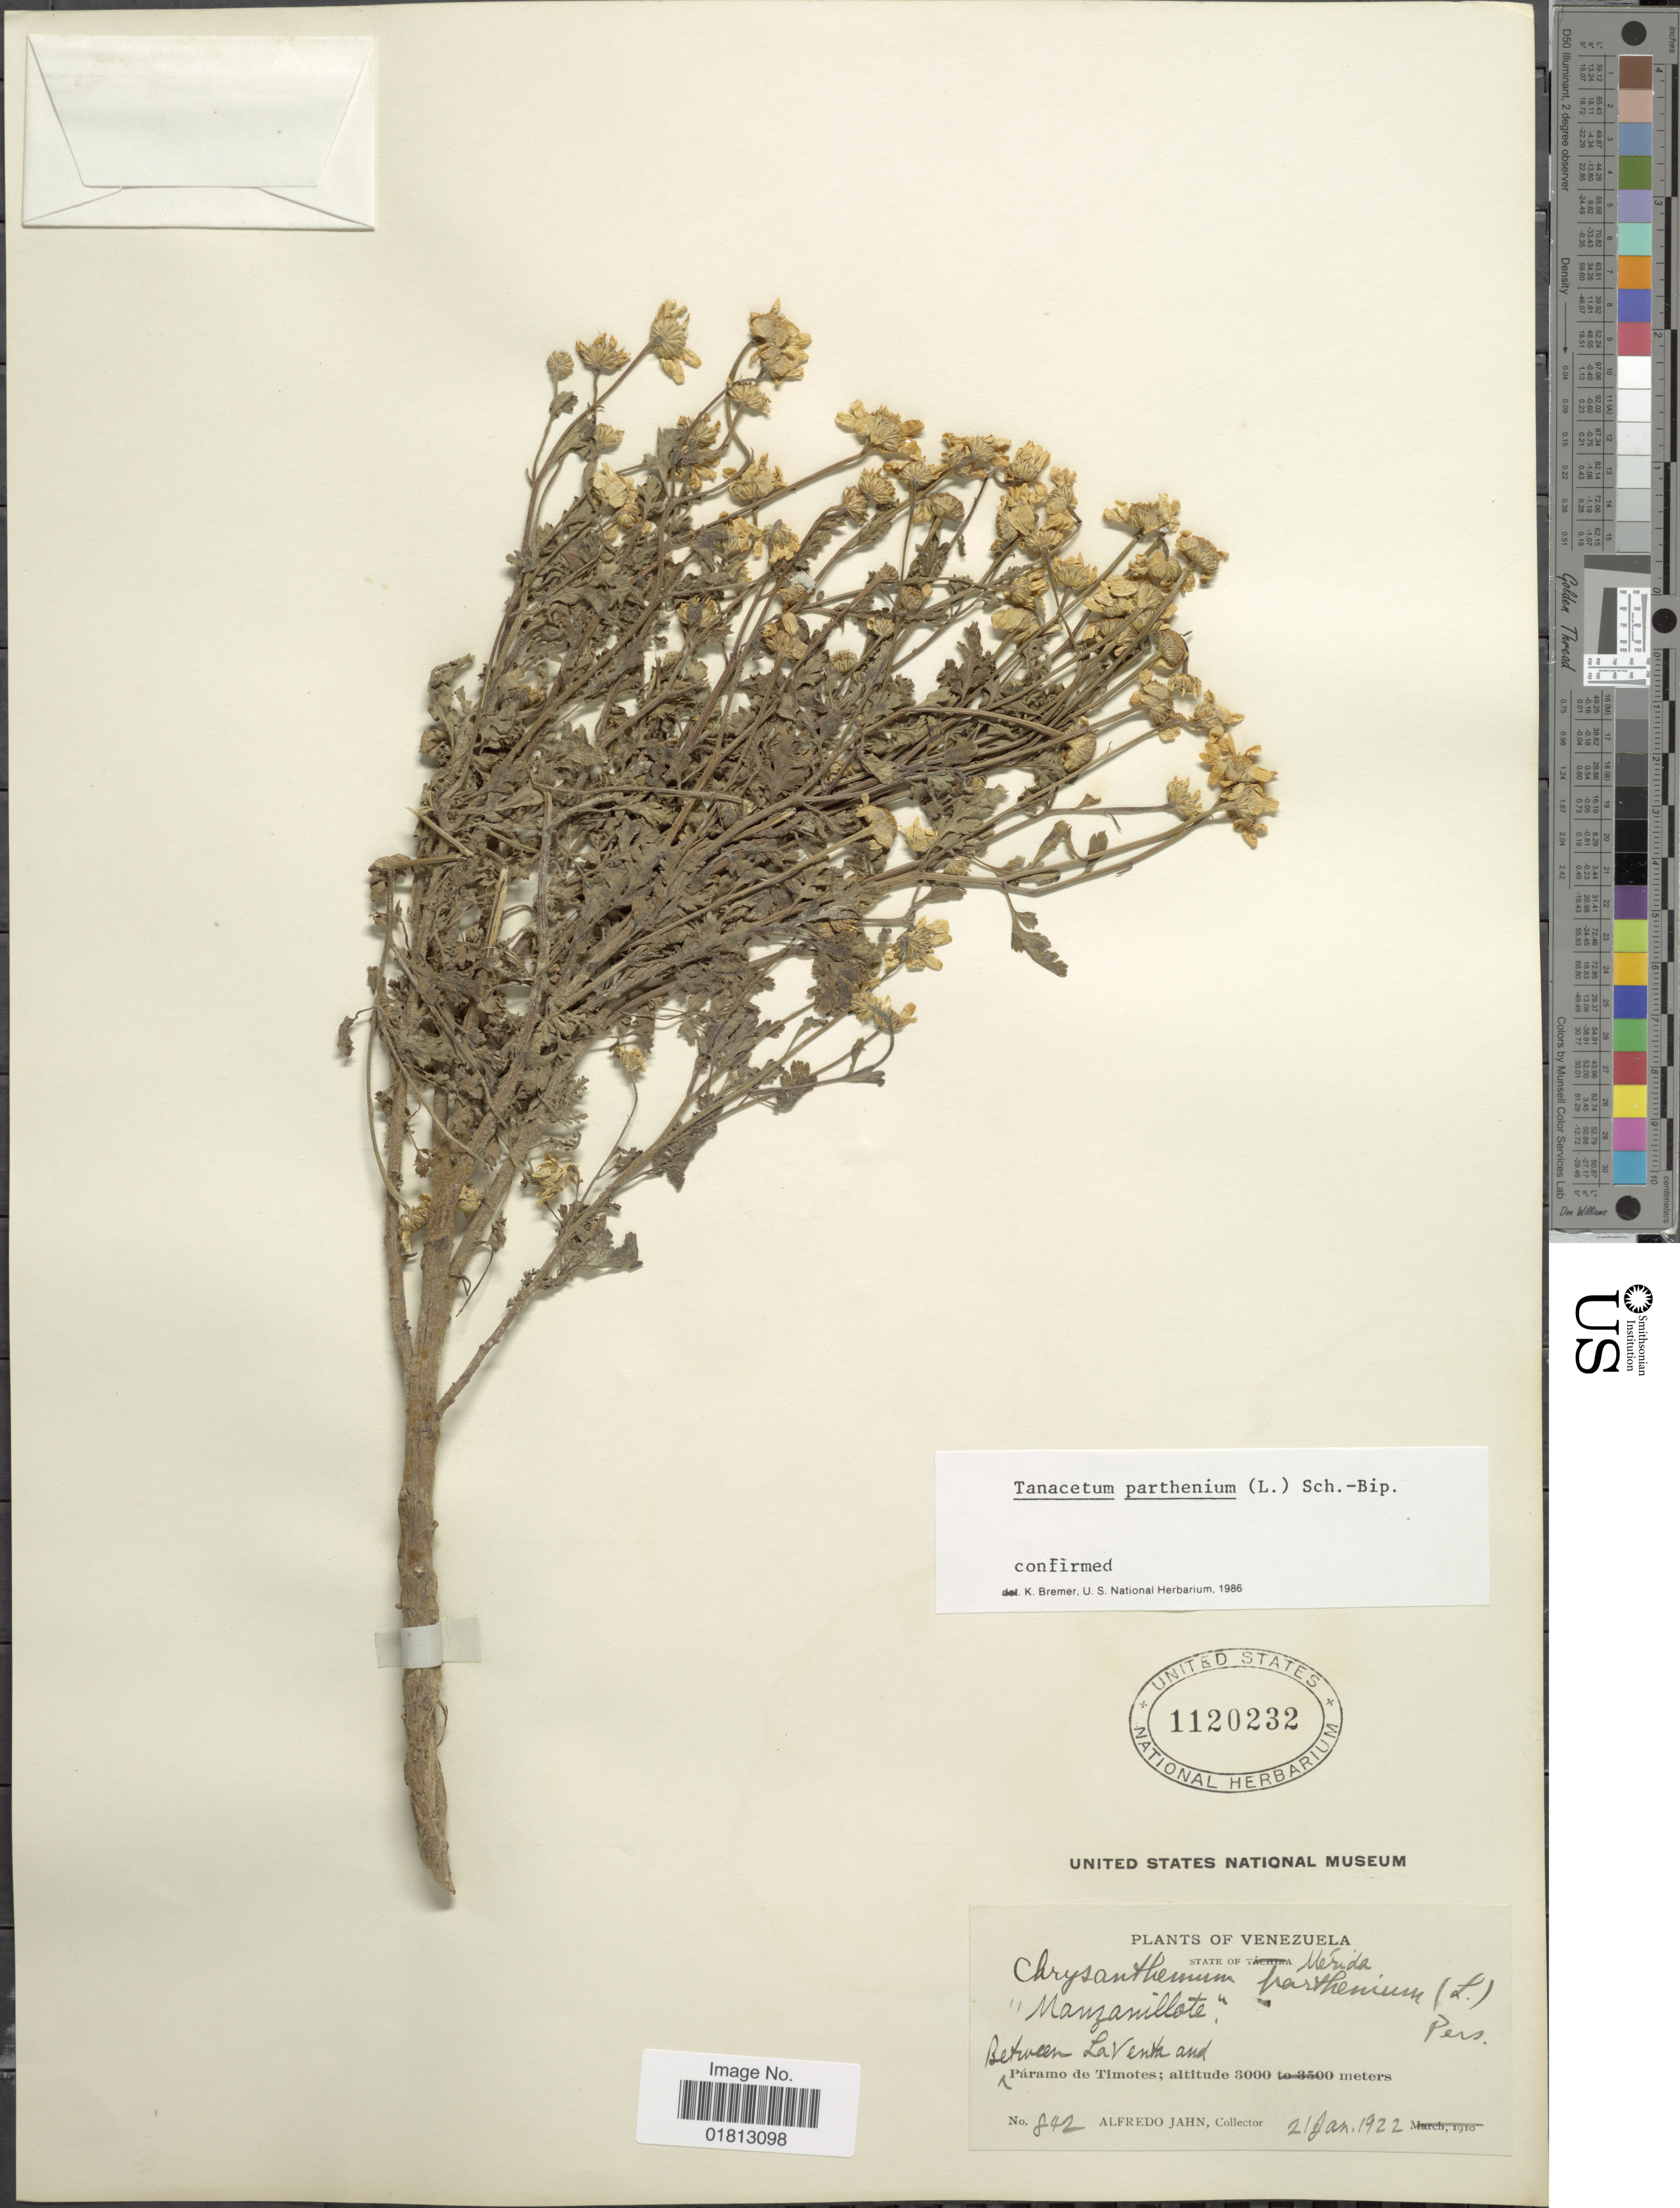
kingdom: Plantae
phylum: Tracheophyta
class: Magnoliopsida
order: Asterales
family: Asteraceae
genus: Tanacetum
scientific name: Tanacetum parthenium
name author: (L.) Sch. Bip.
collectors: A. Jahn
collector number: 842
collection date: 1922-01-21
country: Venezuela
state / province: Mérida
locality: State of Merida, Between la Venta and Paramo de Timotes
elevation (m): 3000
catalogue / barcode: US 1120232